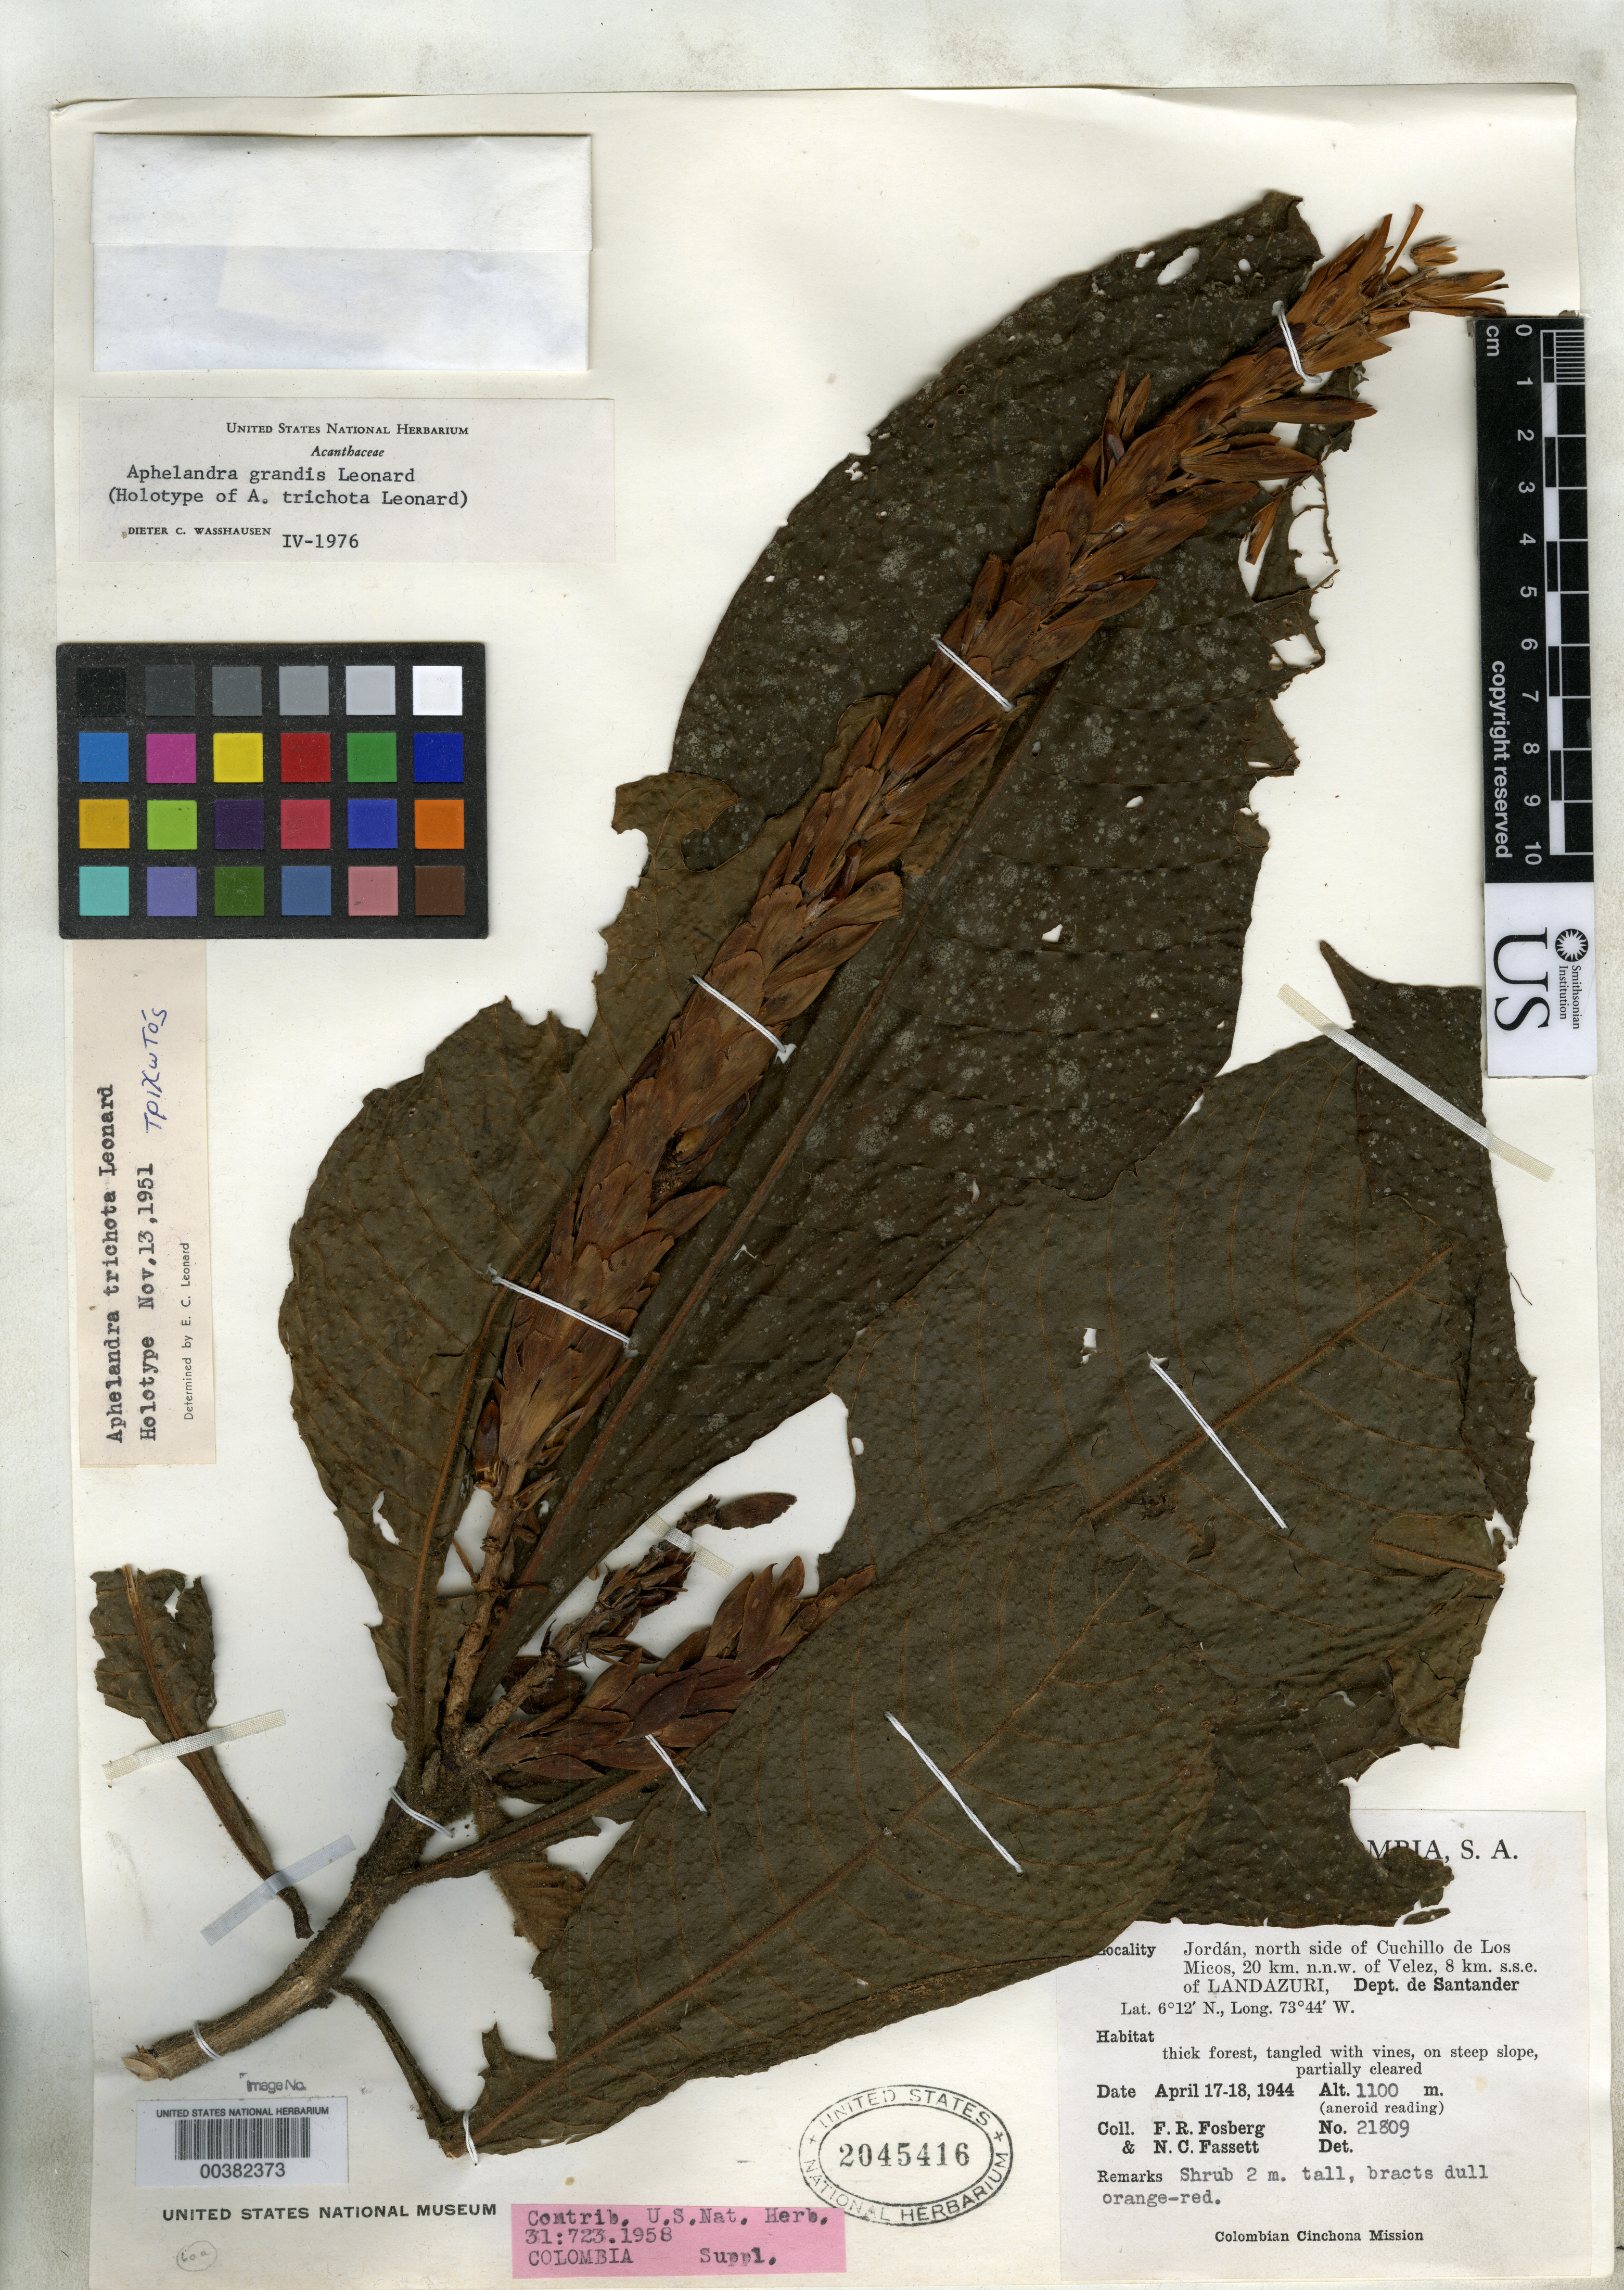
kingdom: Plantae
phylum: Tracheophyta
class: Magnoliopsida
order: Lamiales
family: Acanthaceae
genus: Aphelandra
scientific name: Aphelandra trichota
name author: Leonard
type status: Holotype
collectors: F. R. Fosberg & N. C. Fassett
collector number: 21809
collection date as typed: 17 Apr 1944 to 18 Apr 1944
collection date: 1944-04-17/1944-04-18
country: Colombia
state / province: Santander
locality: Jordan, N side of Cuchillo de Los Micos, 20 km NNW of Velez, 8 km SSE of Landazauri.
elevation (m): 1100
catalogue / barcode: US 2045416